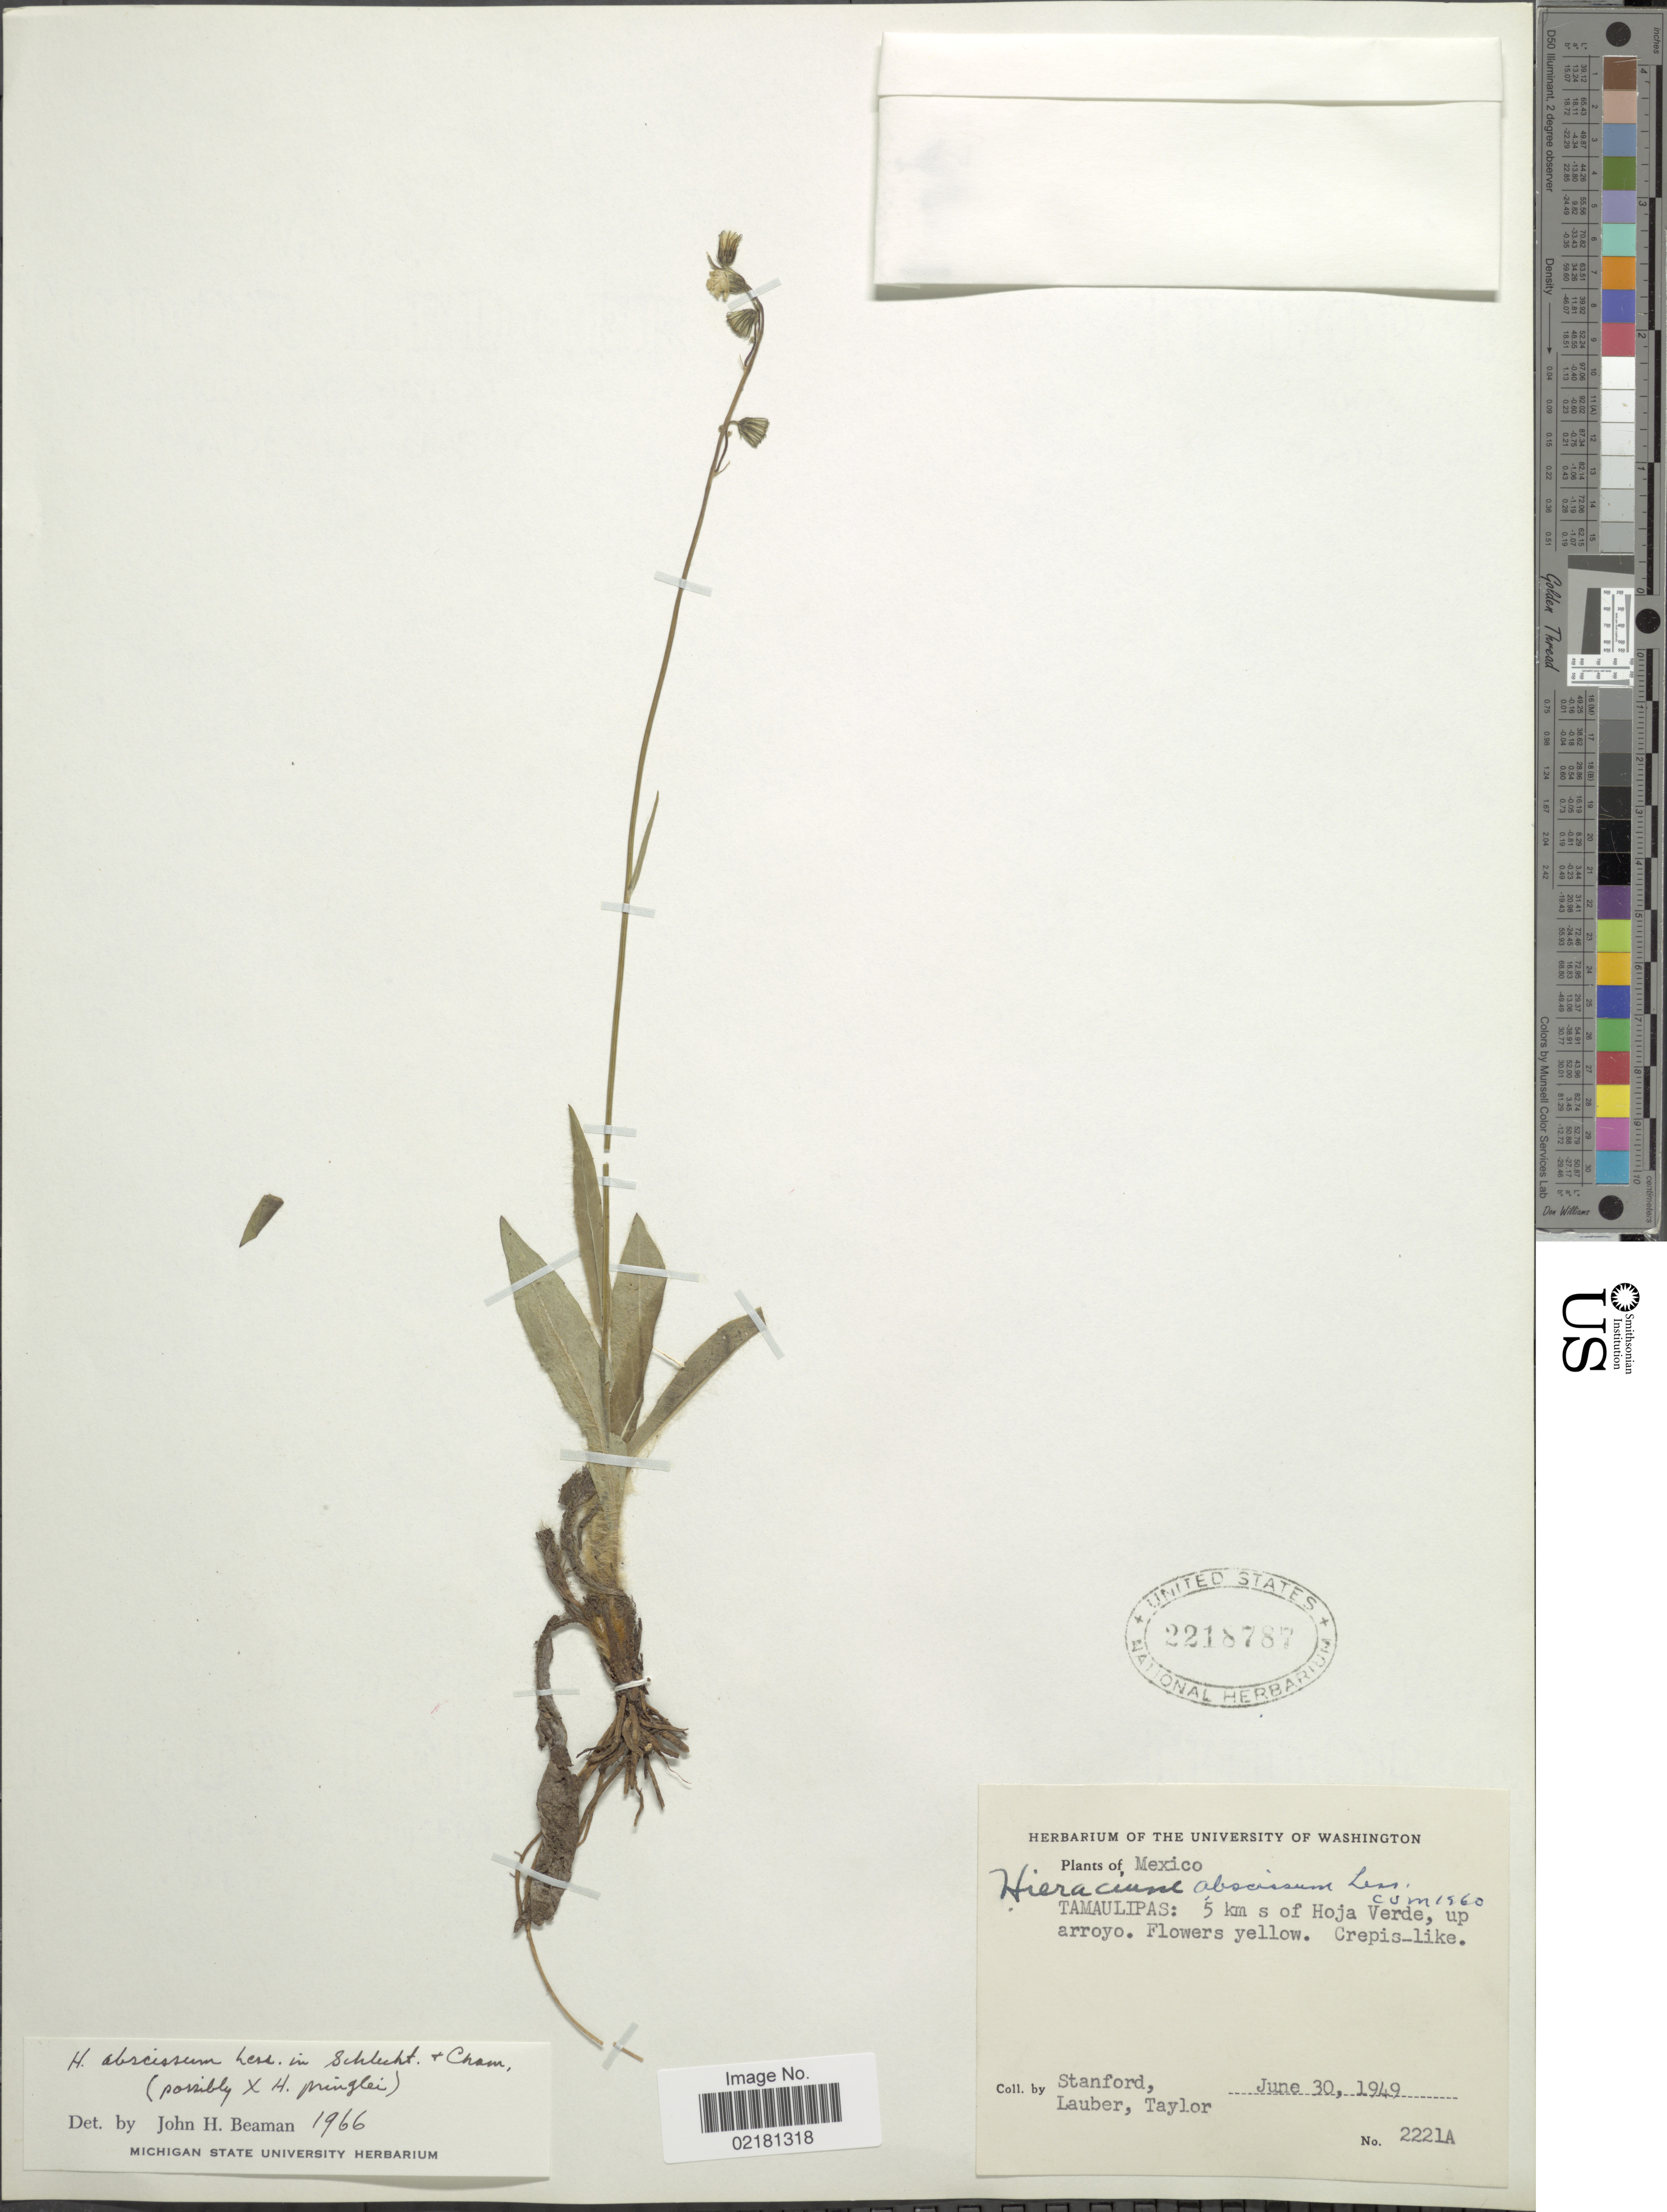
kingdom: Plantae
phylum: Tracheophyta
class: Magnoliopsida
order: Asterales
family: Asteraceae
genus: Hieracium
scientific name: Hieracium abscissum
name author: Less.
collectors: -. Stanford, Lauber, -- & -- Taylor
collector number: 2221A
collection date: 1949-06-30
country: Mexico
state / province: Tamaulipas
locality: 5 km s of Hoja Verde, up arroyo.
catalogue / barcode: US 2218787